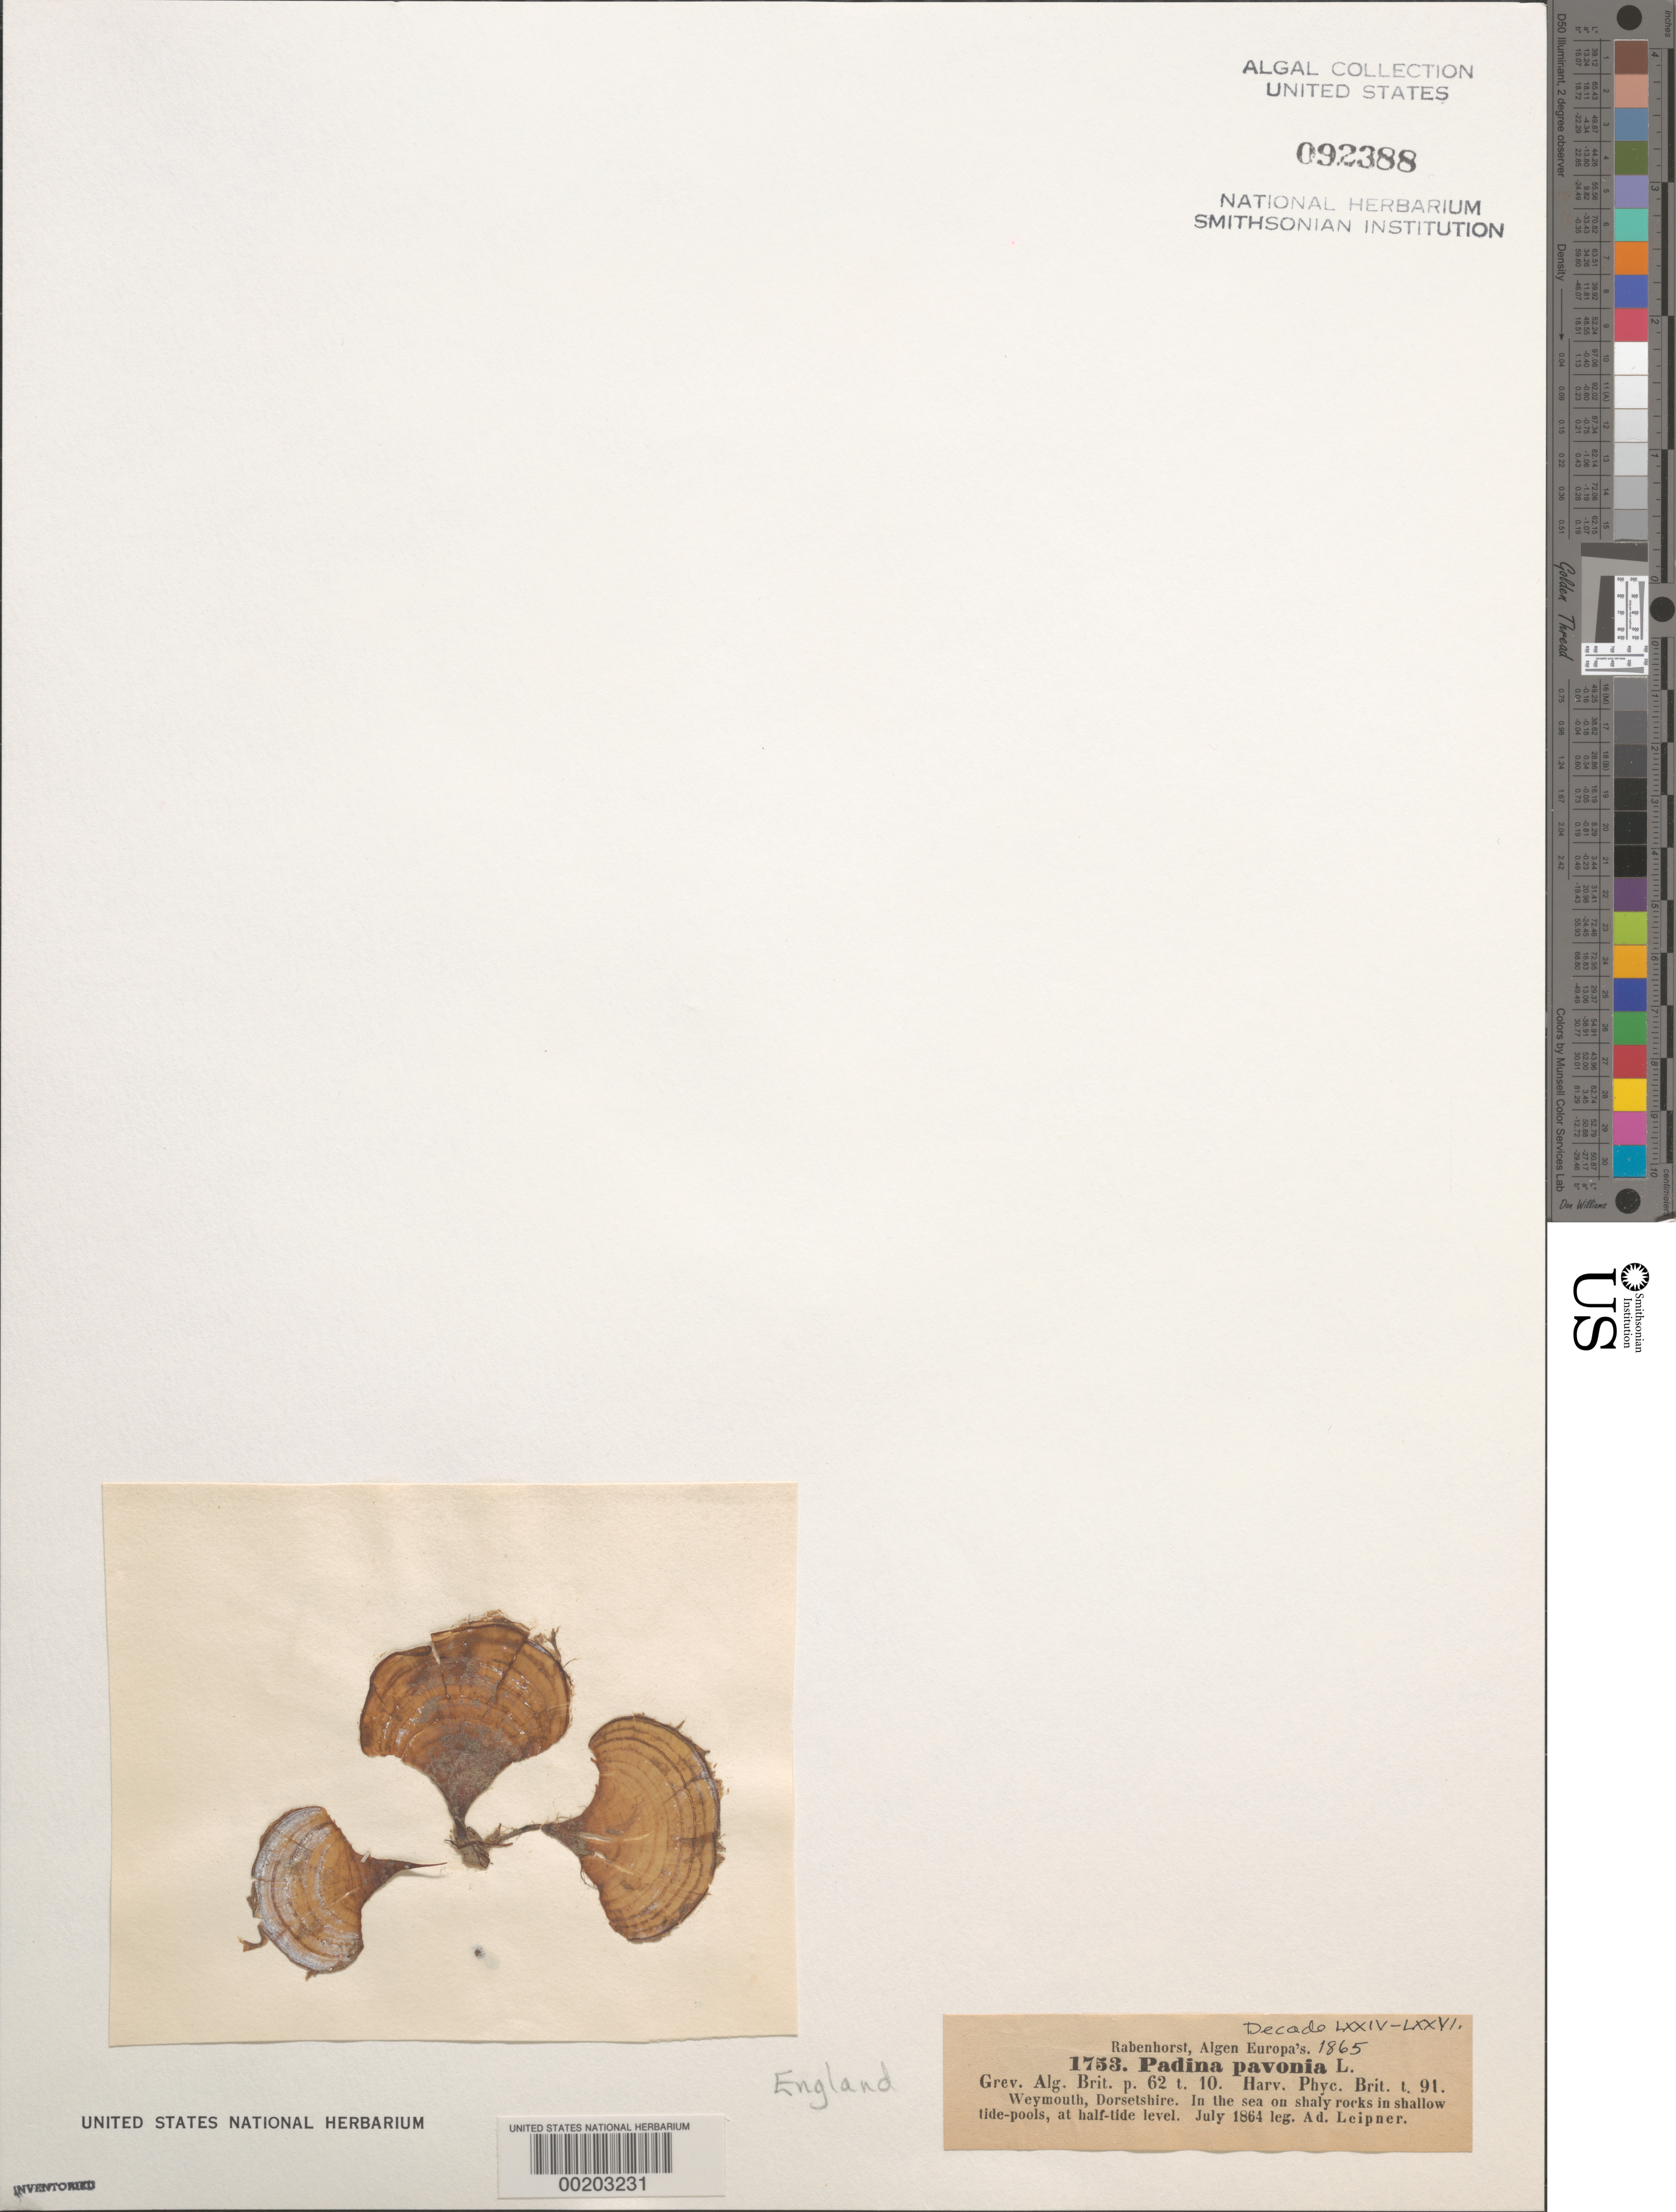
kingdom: Chromista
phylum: Ochrophyta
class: Phaeophyceae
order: Dictyotales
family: Dictyotaceae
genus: Padina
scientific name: Padina pavonica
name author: (L.) Thivy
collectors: A. Leipner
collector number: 1753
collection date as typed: Jul 1864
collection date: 1864-07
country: United Kingdom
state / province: England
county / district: Dorset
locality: Weymouth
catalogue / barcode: US 92388